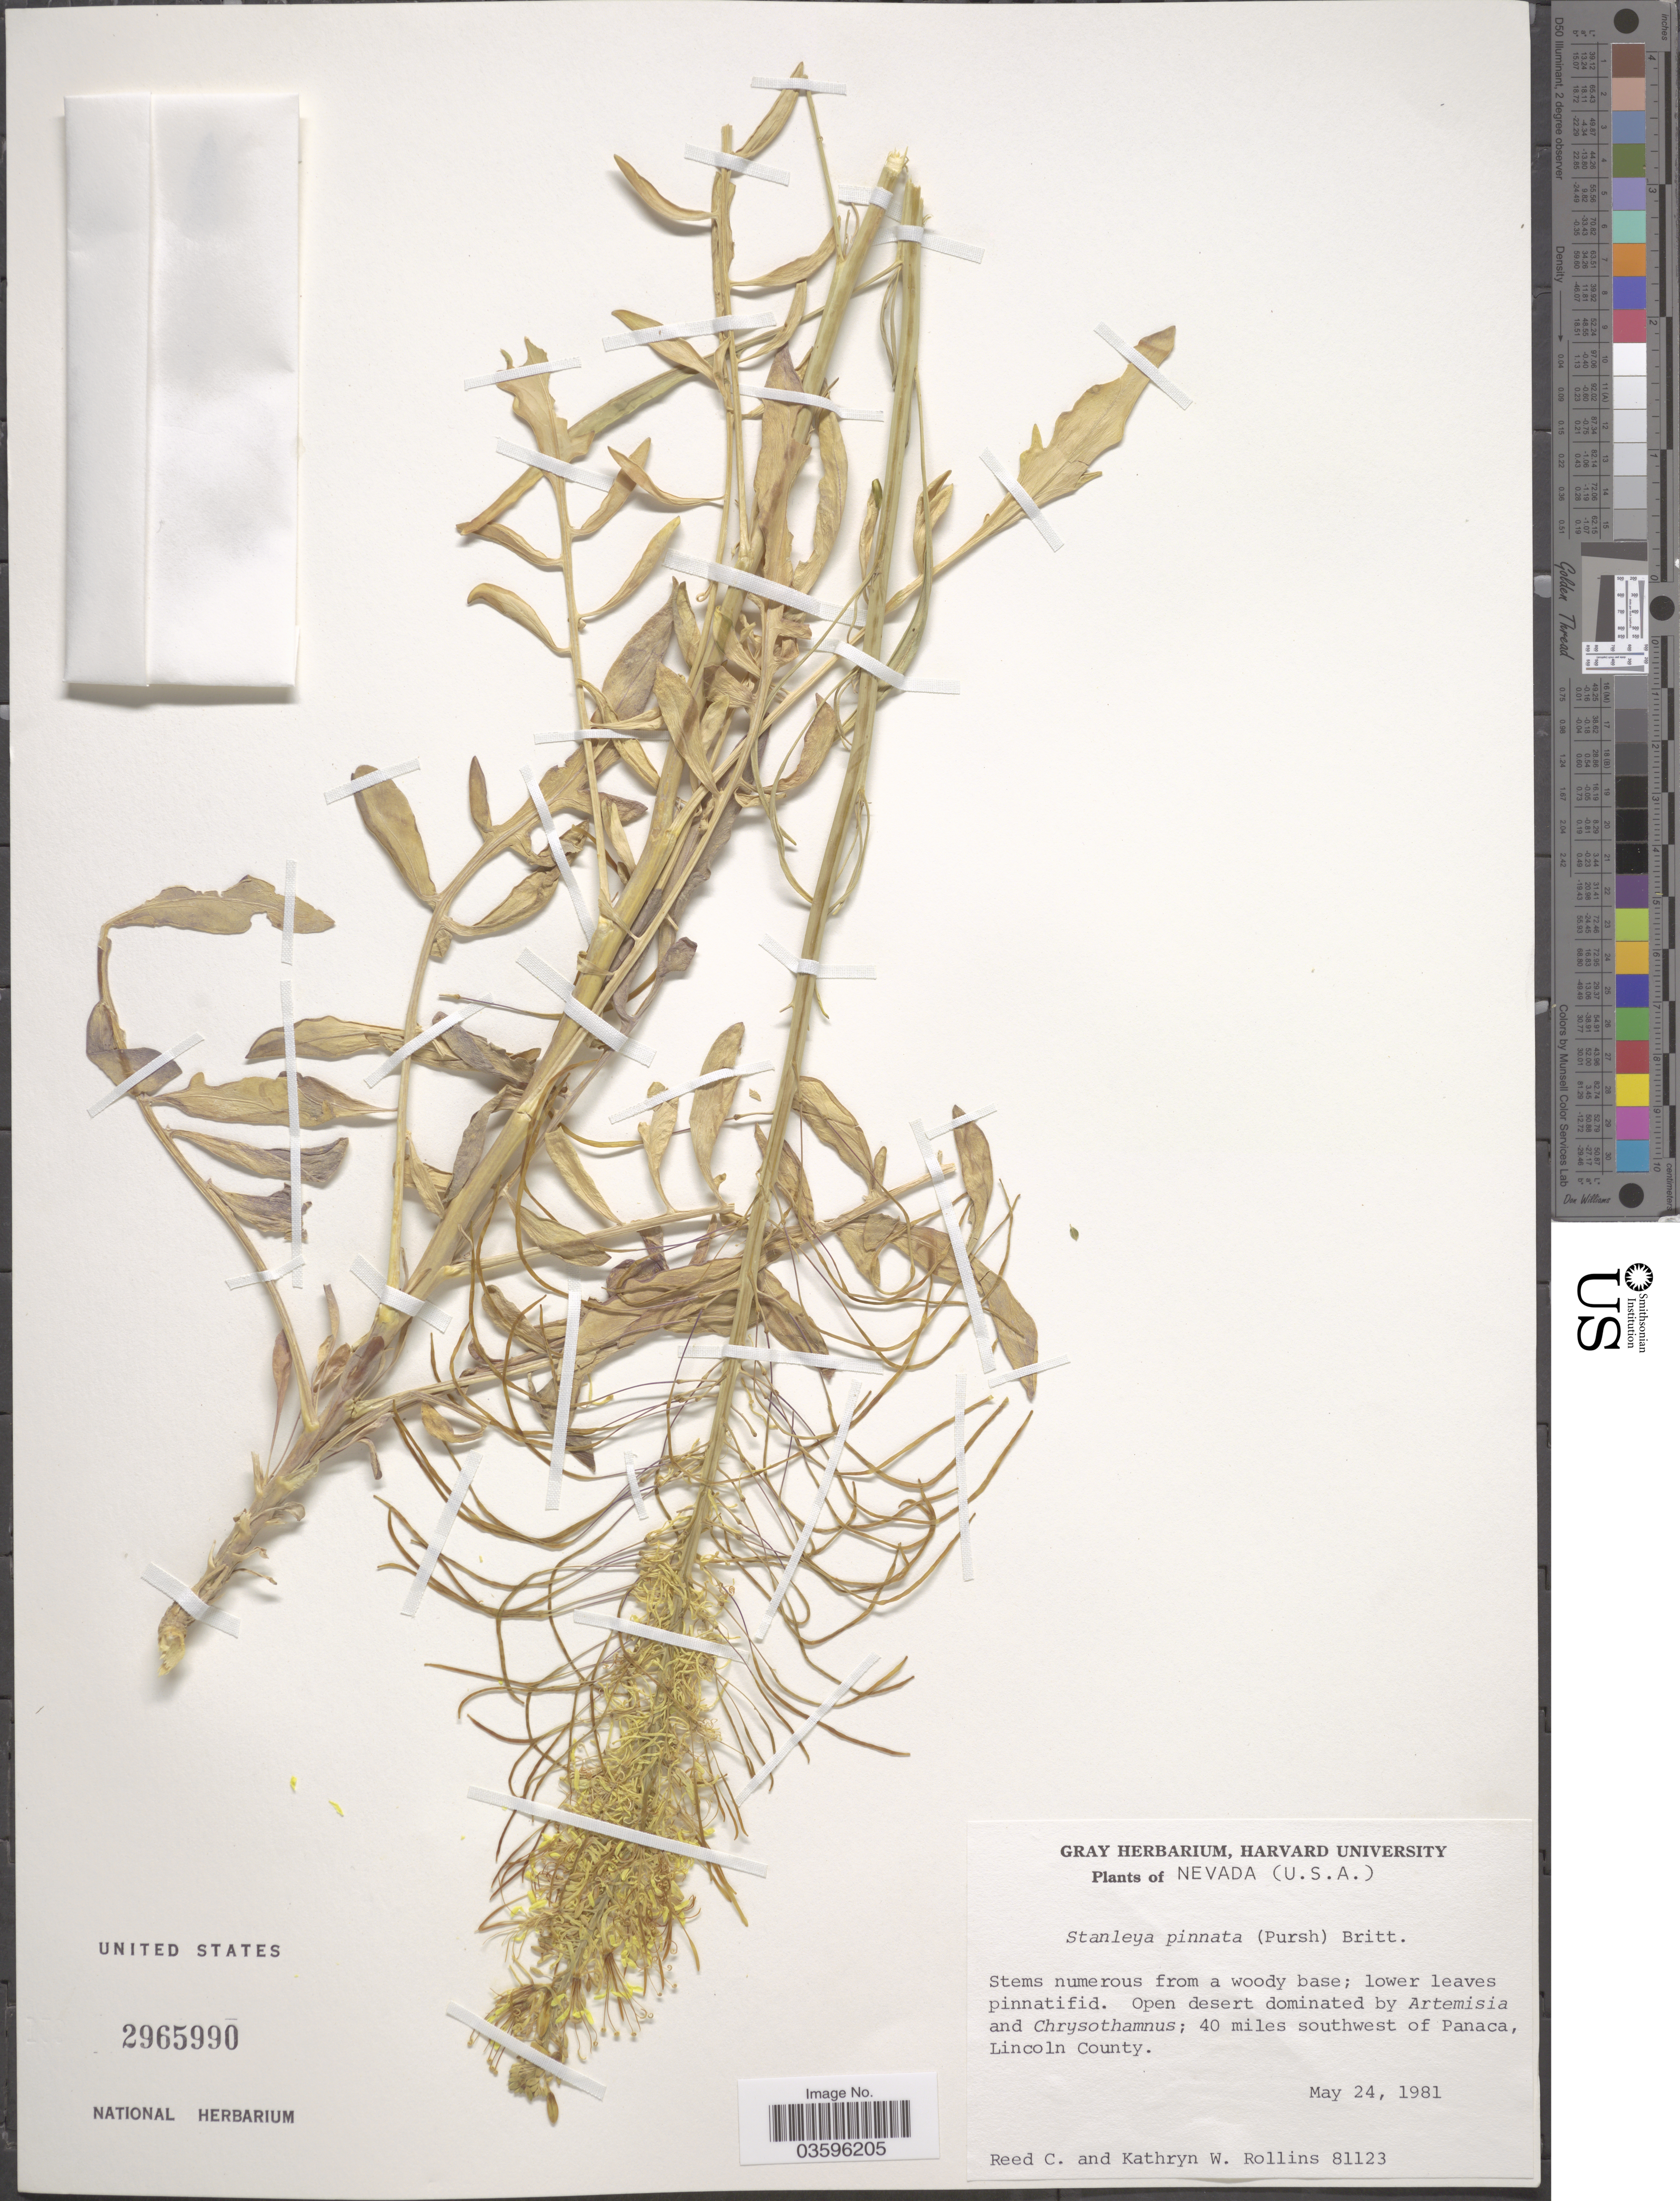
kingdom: Plantae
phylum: Tracheophyta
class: Magnoliopsida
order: Brassicales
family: Brassicaceae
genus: Stanleya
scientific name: Stanleya pinnata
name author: (Pursh) Britton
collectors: R. C. Rollins & K. W. Rollins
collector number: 81123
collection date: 1981-05-24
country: United States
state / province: Nevada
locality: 40 miles southwest of Panaca, Lincoln County.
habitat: open desert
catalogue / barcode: US 2965990